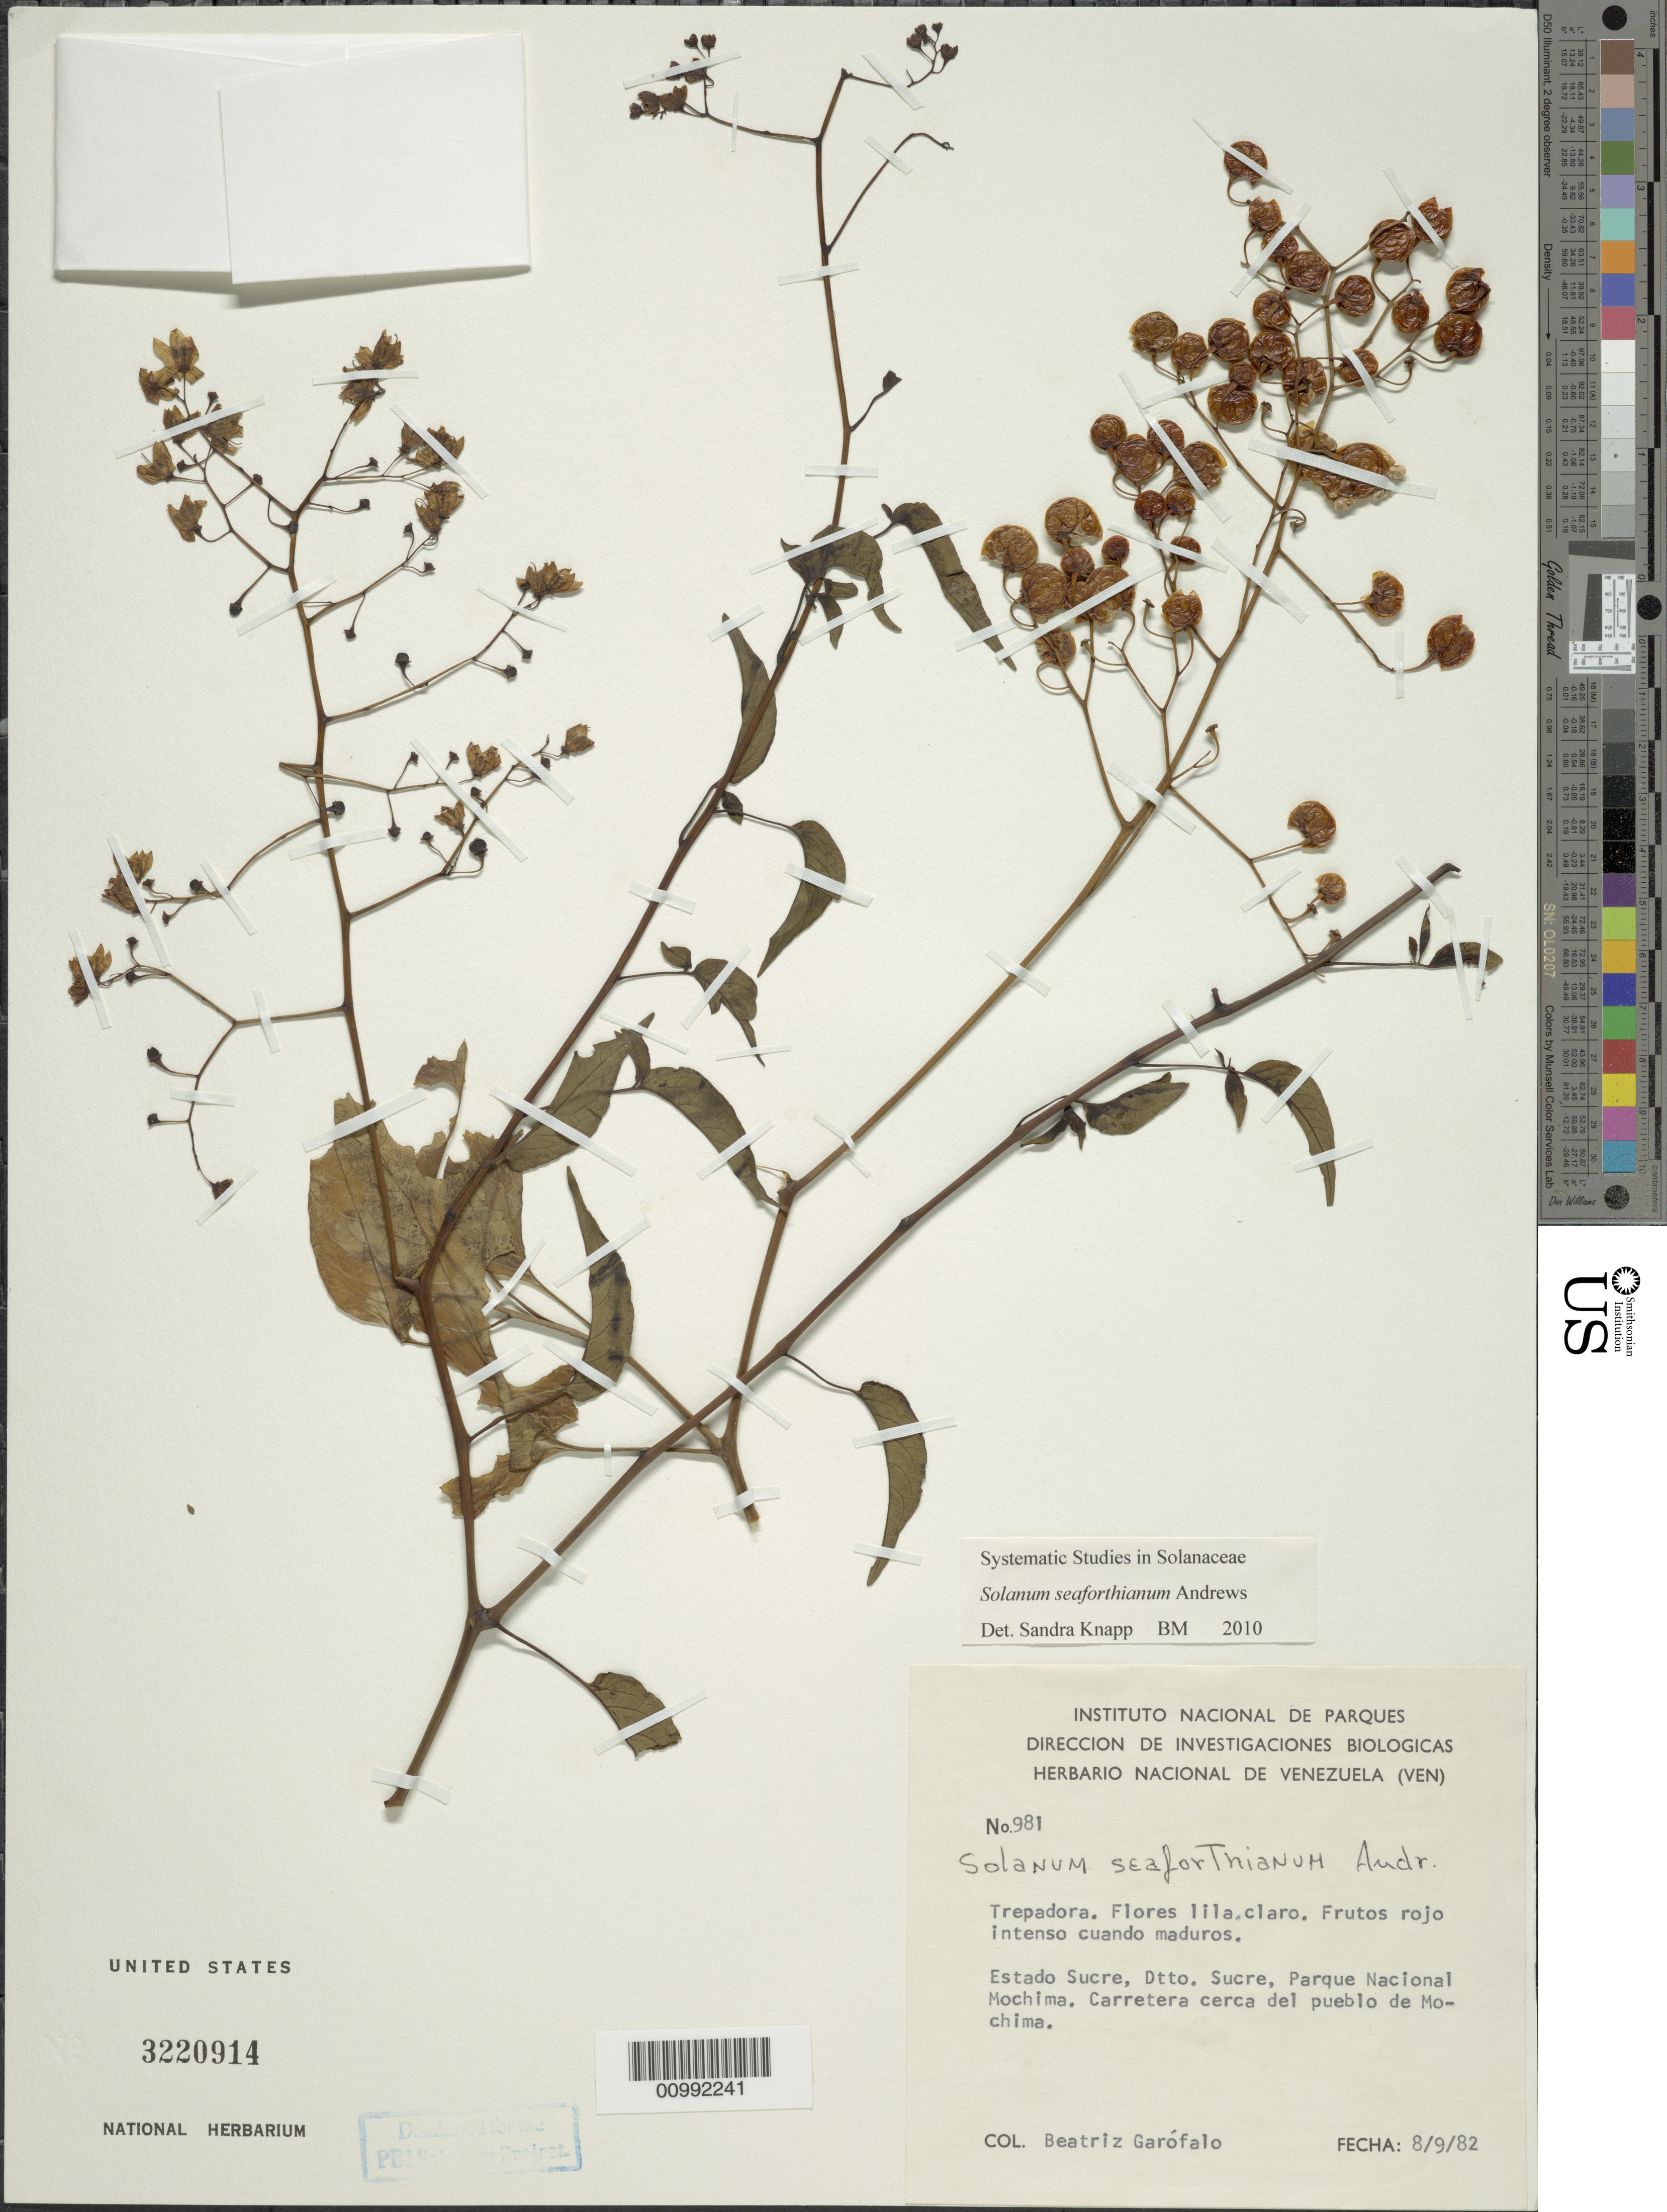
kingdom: Plantae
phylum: Tracheophyta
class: Magnoliopsida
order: Solanales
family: Solanaceae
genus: Solanum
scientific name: Solanum seaforthianum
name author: Andrews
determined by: Knapp, S. D.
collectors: B. Garafolo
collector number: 981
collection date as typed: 8 Sep 1982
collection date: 1982-09-08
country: Venezuela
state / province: Sucre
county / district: Sucre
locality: carretera cerca del pueblo de Mochima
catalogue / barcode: US 3220914